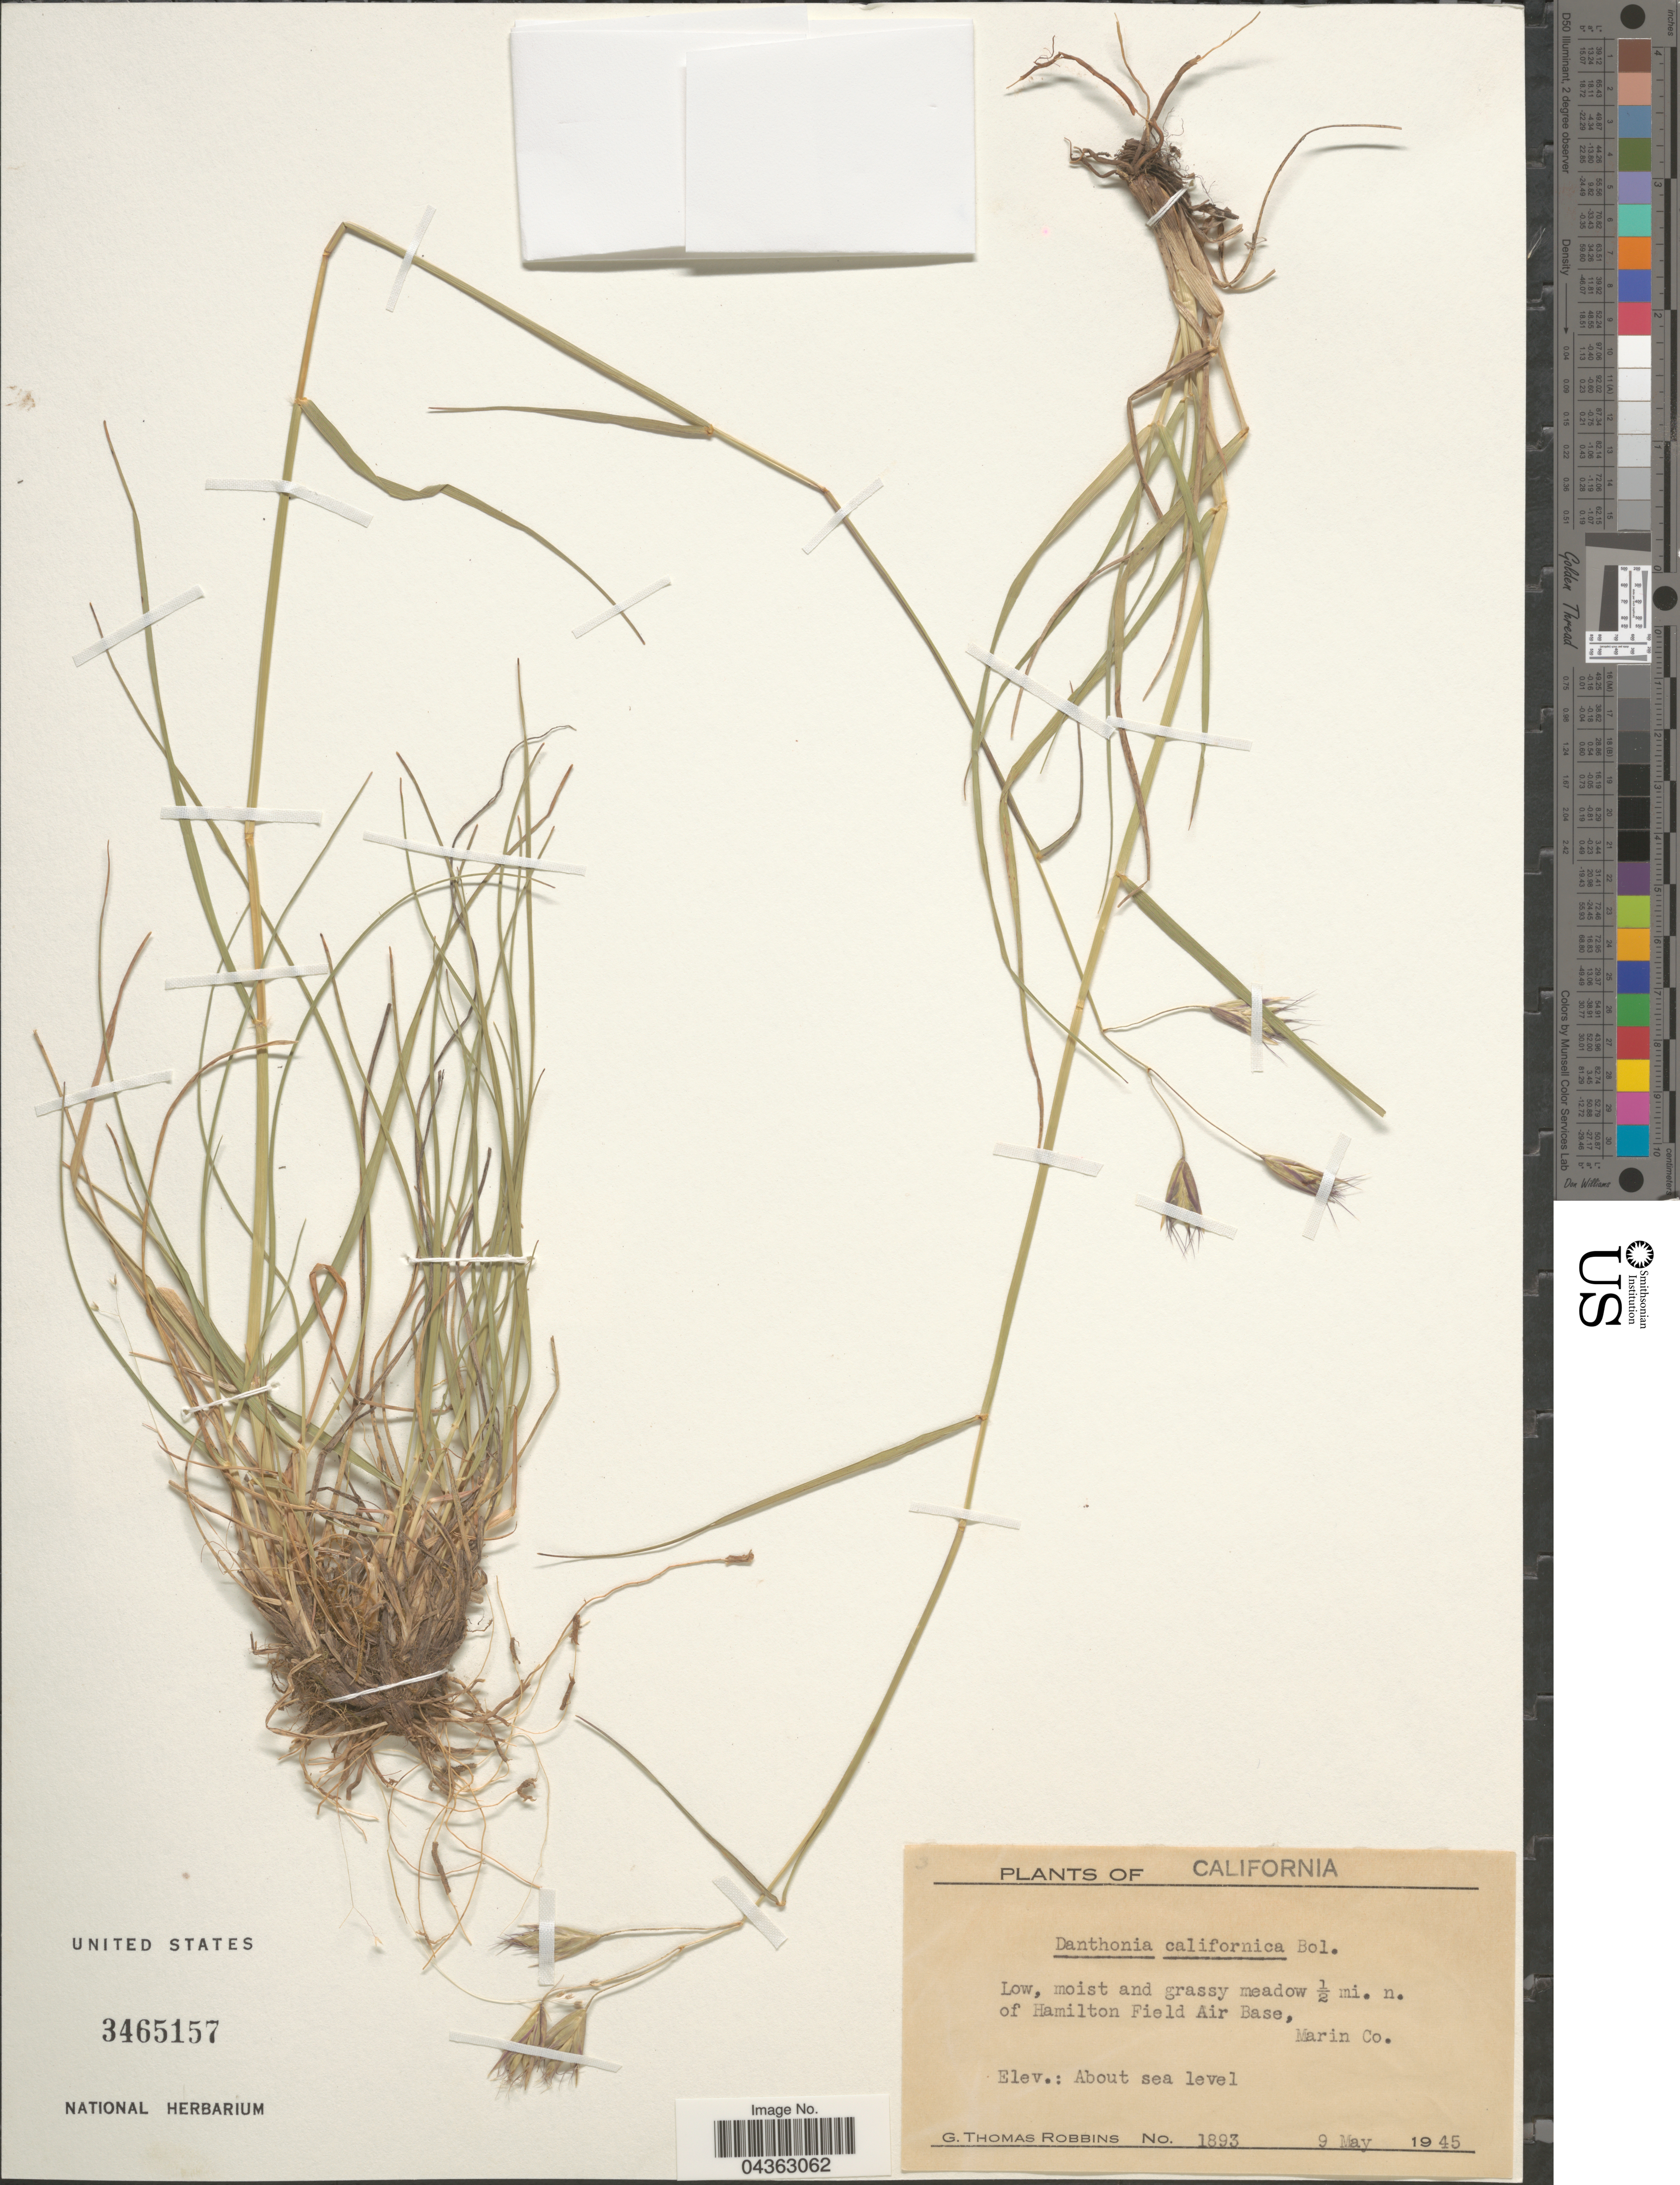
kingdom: Plantae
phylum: Tracheophyta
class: Liliopsida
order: Poales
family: Poaceae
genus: Danthonia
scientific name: Danthonia californica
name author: Bol.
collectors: G. T. Robbins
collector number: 1893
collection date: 1945-05-09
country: United States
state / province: California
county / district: Marin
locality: Low, moist and grassy meadow ½ mi. n. of Hamilton Field Air Base, Marin Co.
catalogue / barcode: US 3465157